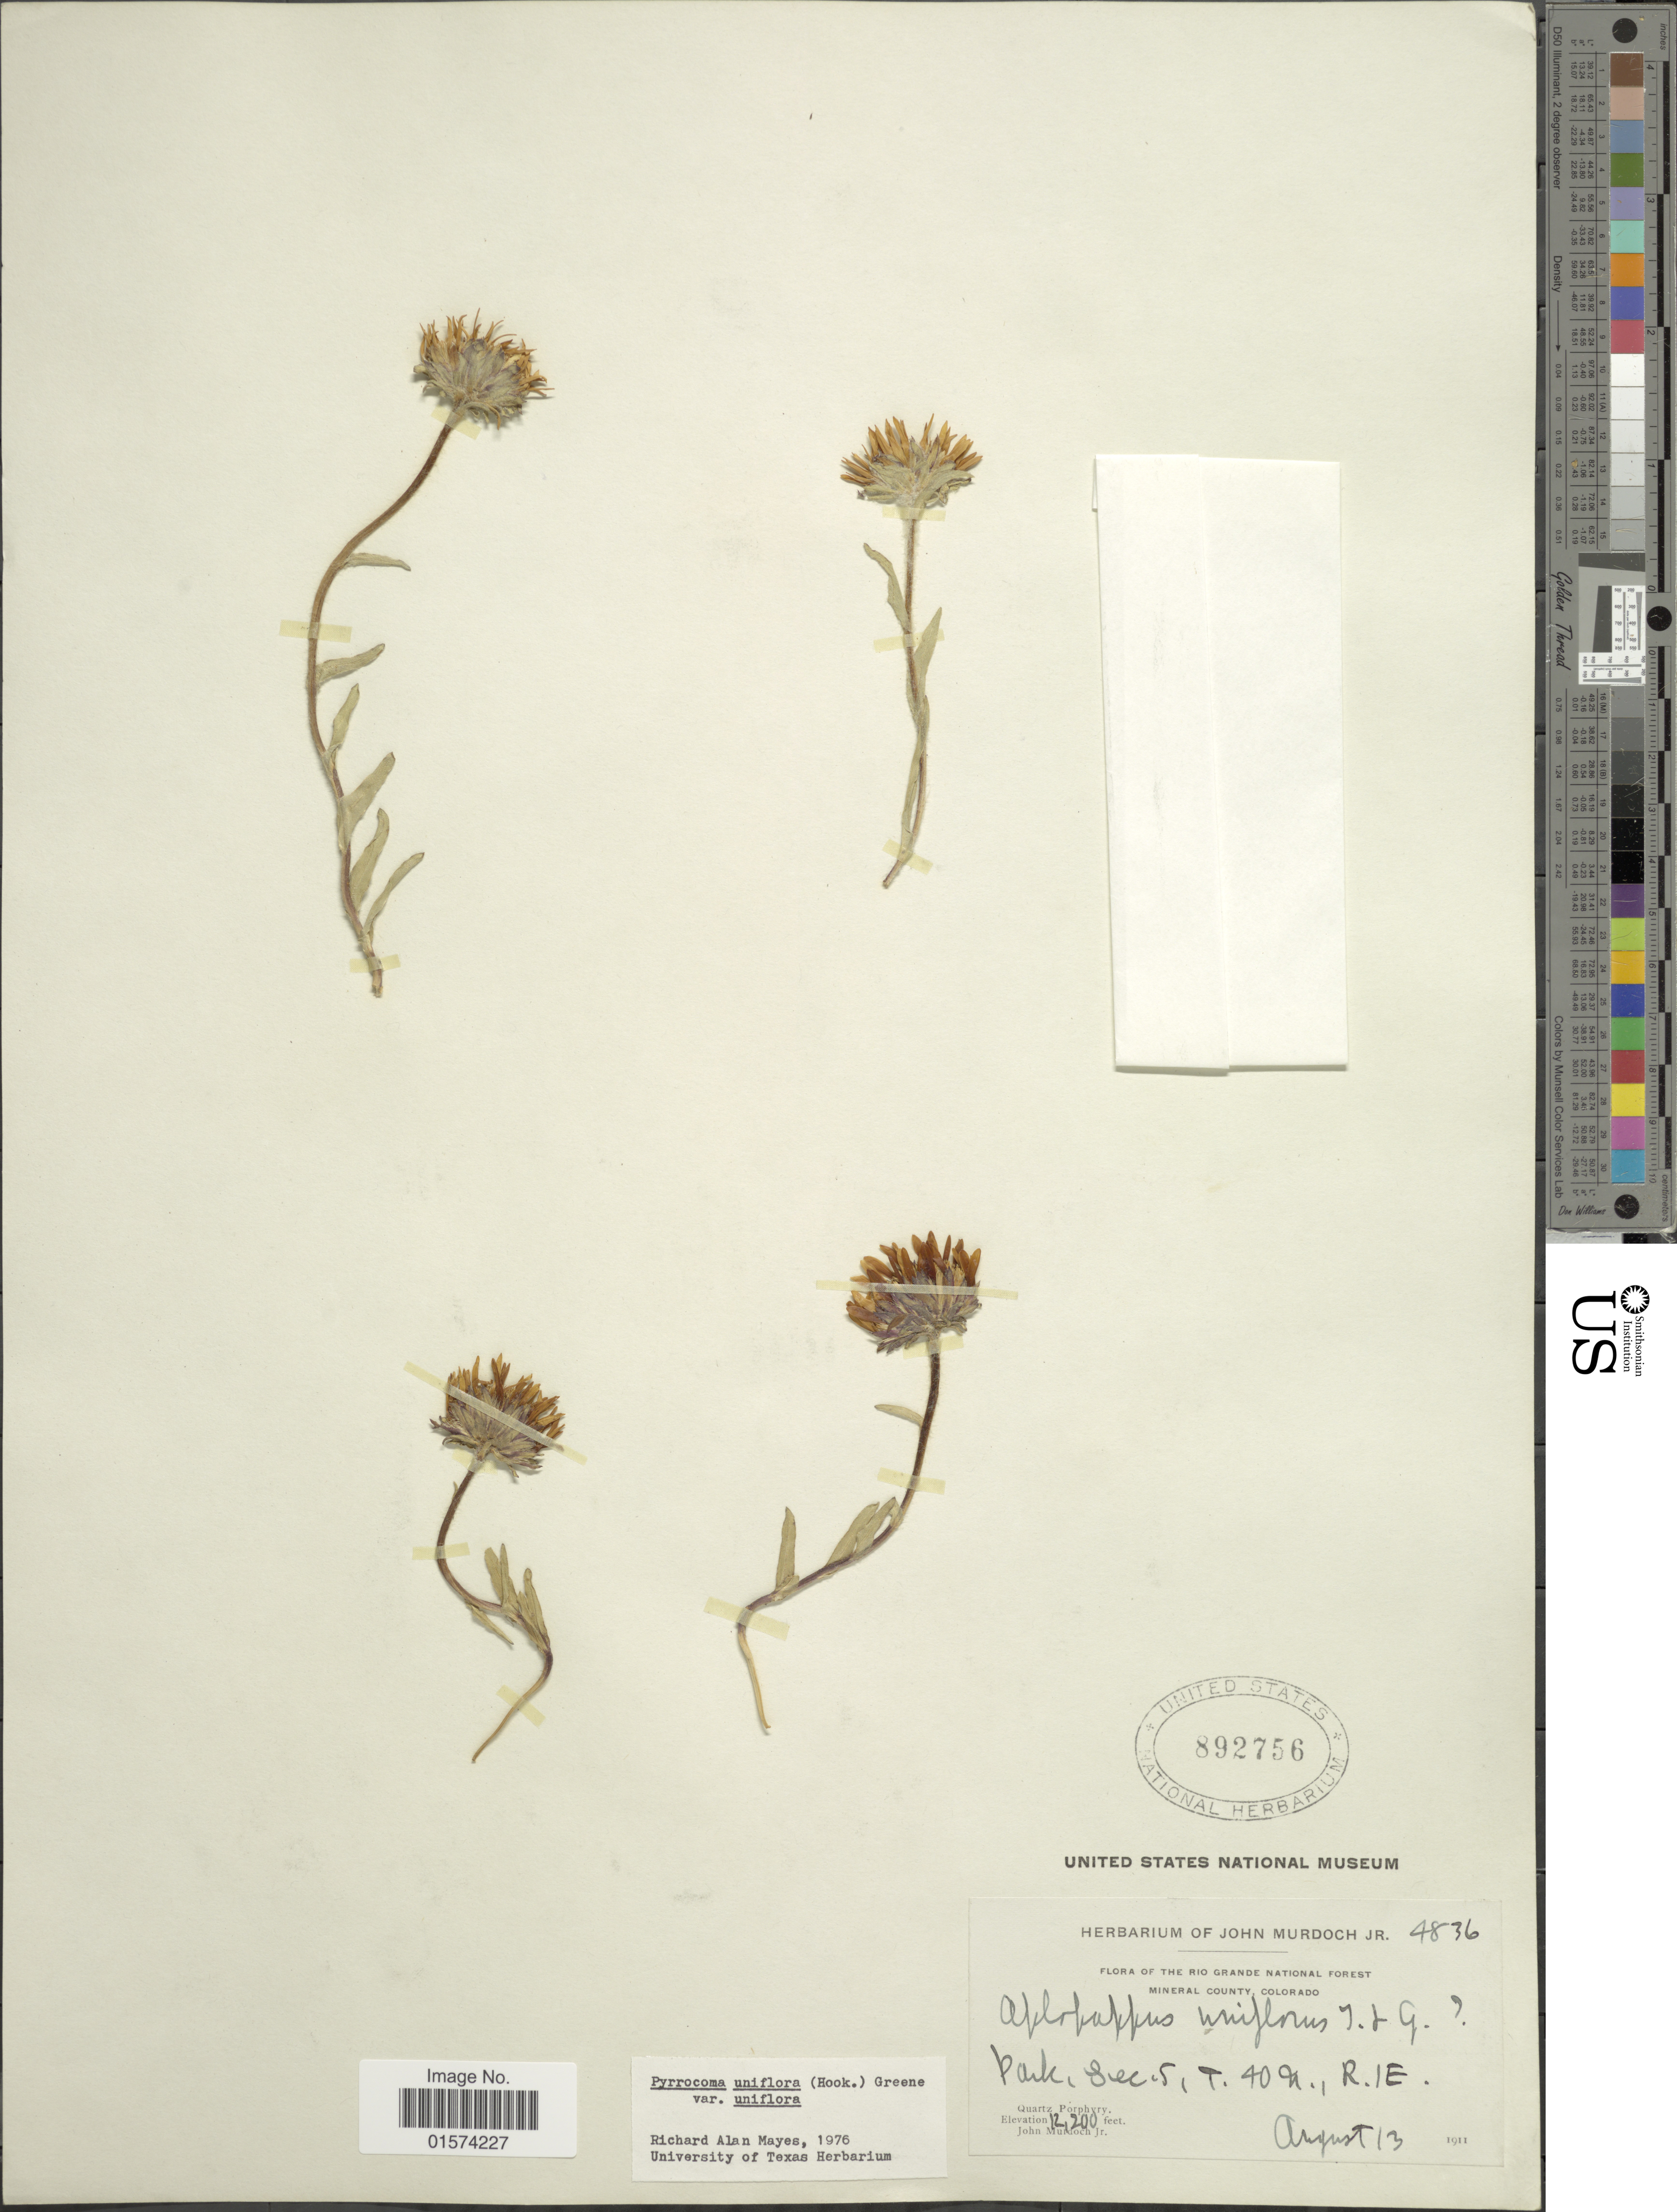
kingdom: Plantae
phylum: Tracheophyta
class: Magnoliopsida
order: Asterales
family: Asteraceae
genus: Pyrrocoma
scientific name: Pyrrocoma uniflora var. uniflora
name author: (Hook.) Greene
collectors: J. Murdoch Jr.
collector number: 4836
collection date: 1911-08-13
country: United States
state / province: Colorado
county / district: Mineral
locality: Rio Grande National Forest, Mineral County, Park, Sec. 5, T. 40 N., R.1E,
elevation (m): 3719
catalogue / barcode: US 892756